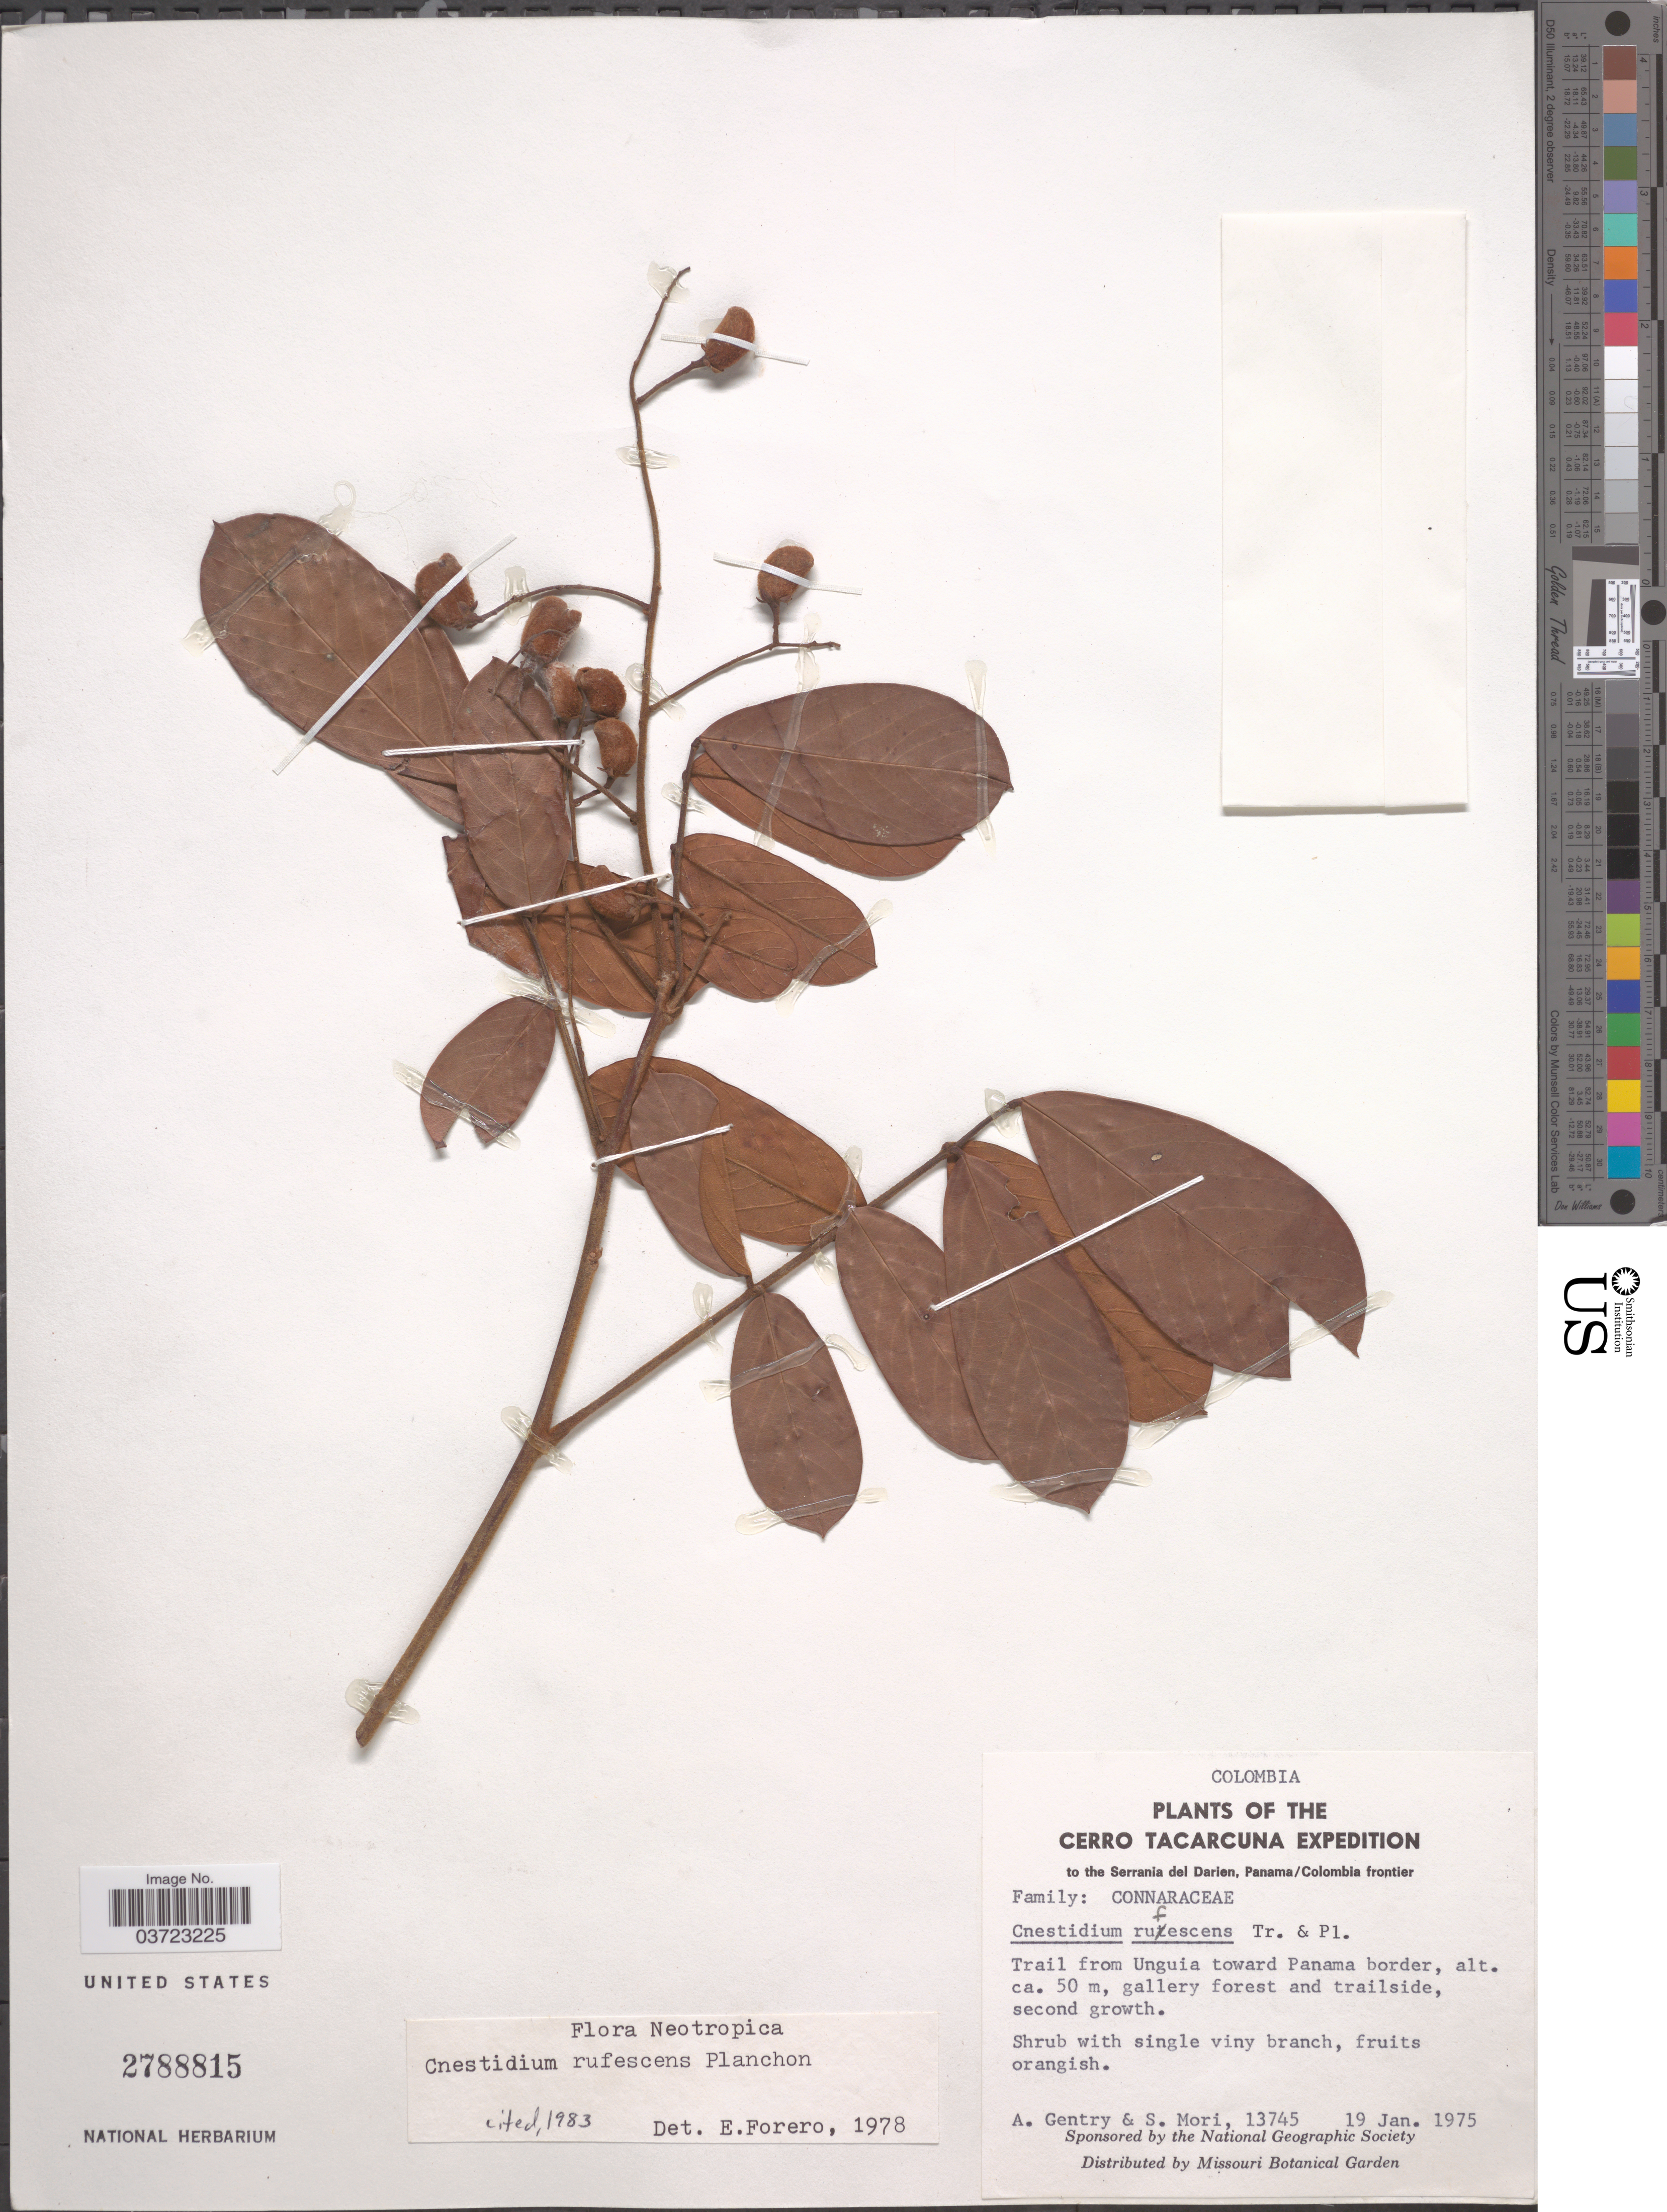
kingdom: Plantae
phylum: Tracheophyta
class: Magnoliopsida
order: Oxalidales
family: Connaraceae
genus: Cnestidium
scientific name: Cnestidium rufescens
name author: Planch.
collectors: A. H. Gentry & S. Mori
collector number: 13745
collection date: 1975-01-19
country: Panama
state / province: Darien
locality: The Serrania del Darien, Panama/Colombia frontier. Trail from Unguia toward Panama border.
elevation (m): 50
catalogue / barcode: US 2788815